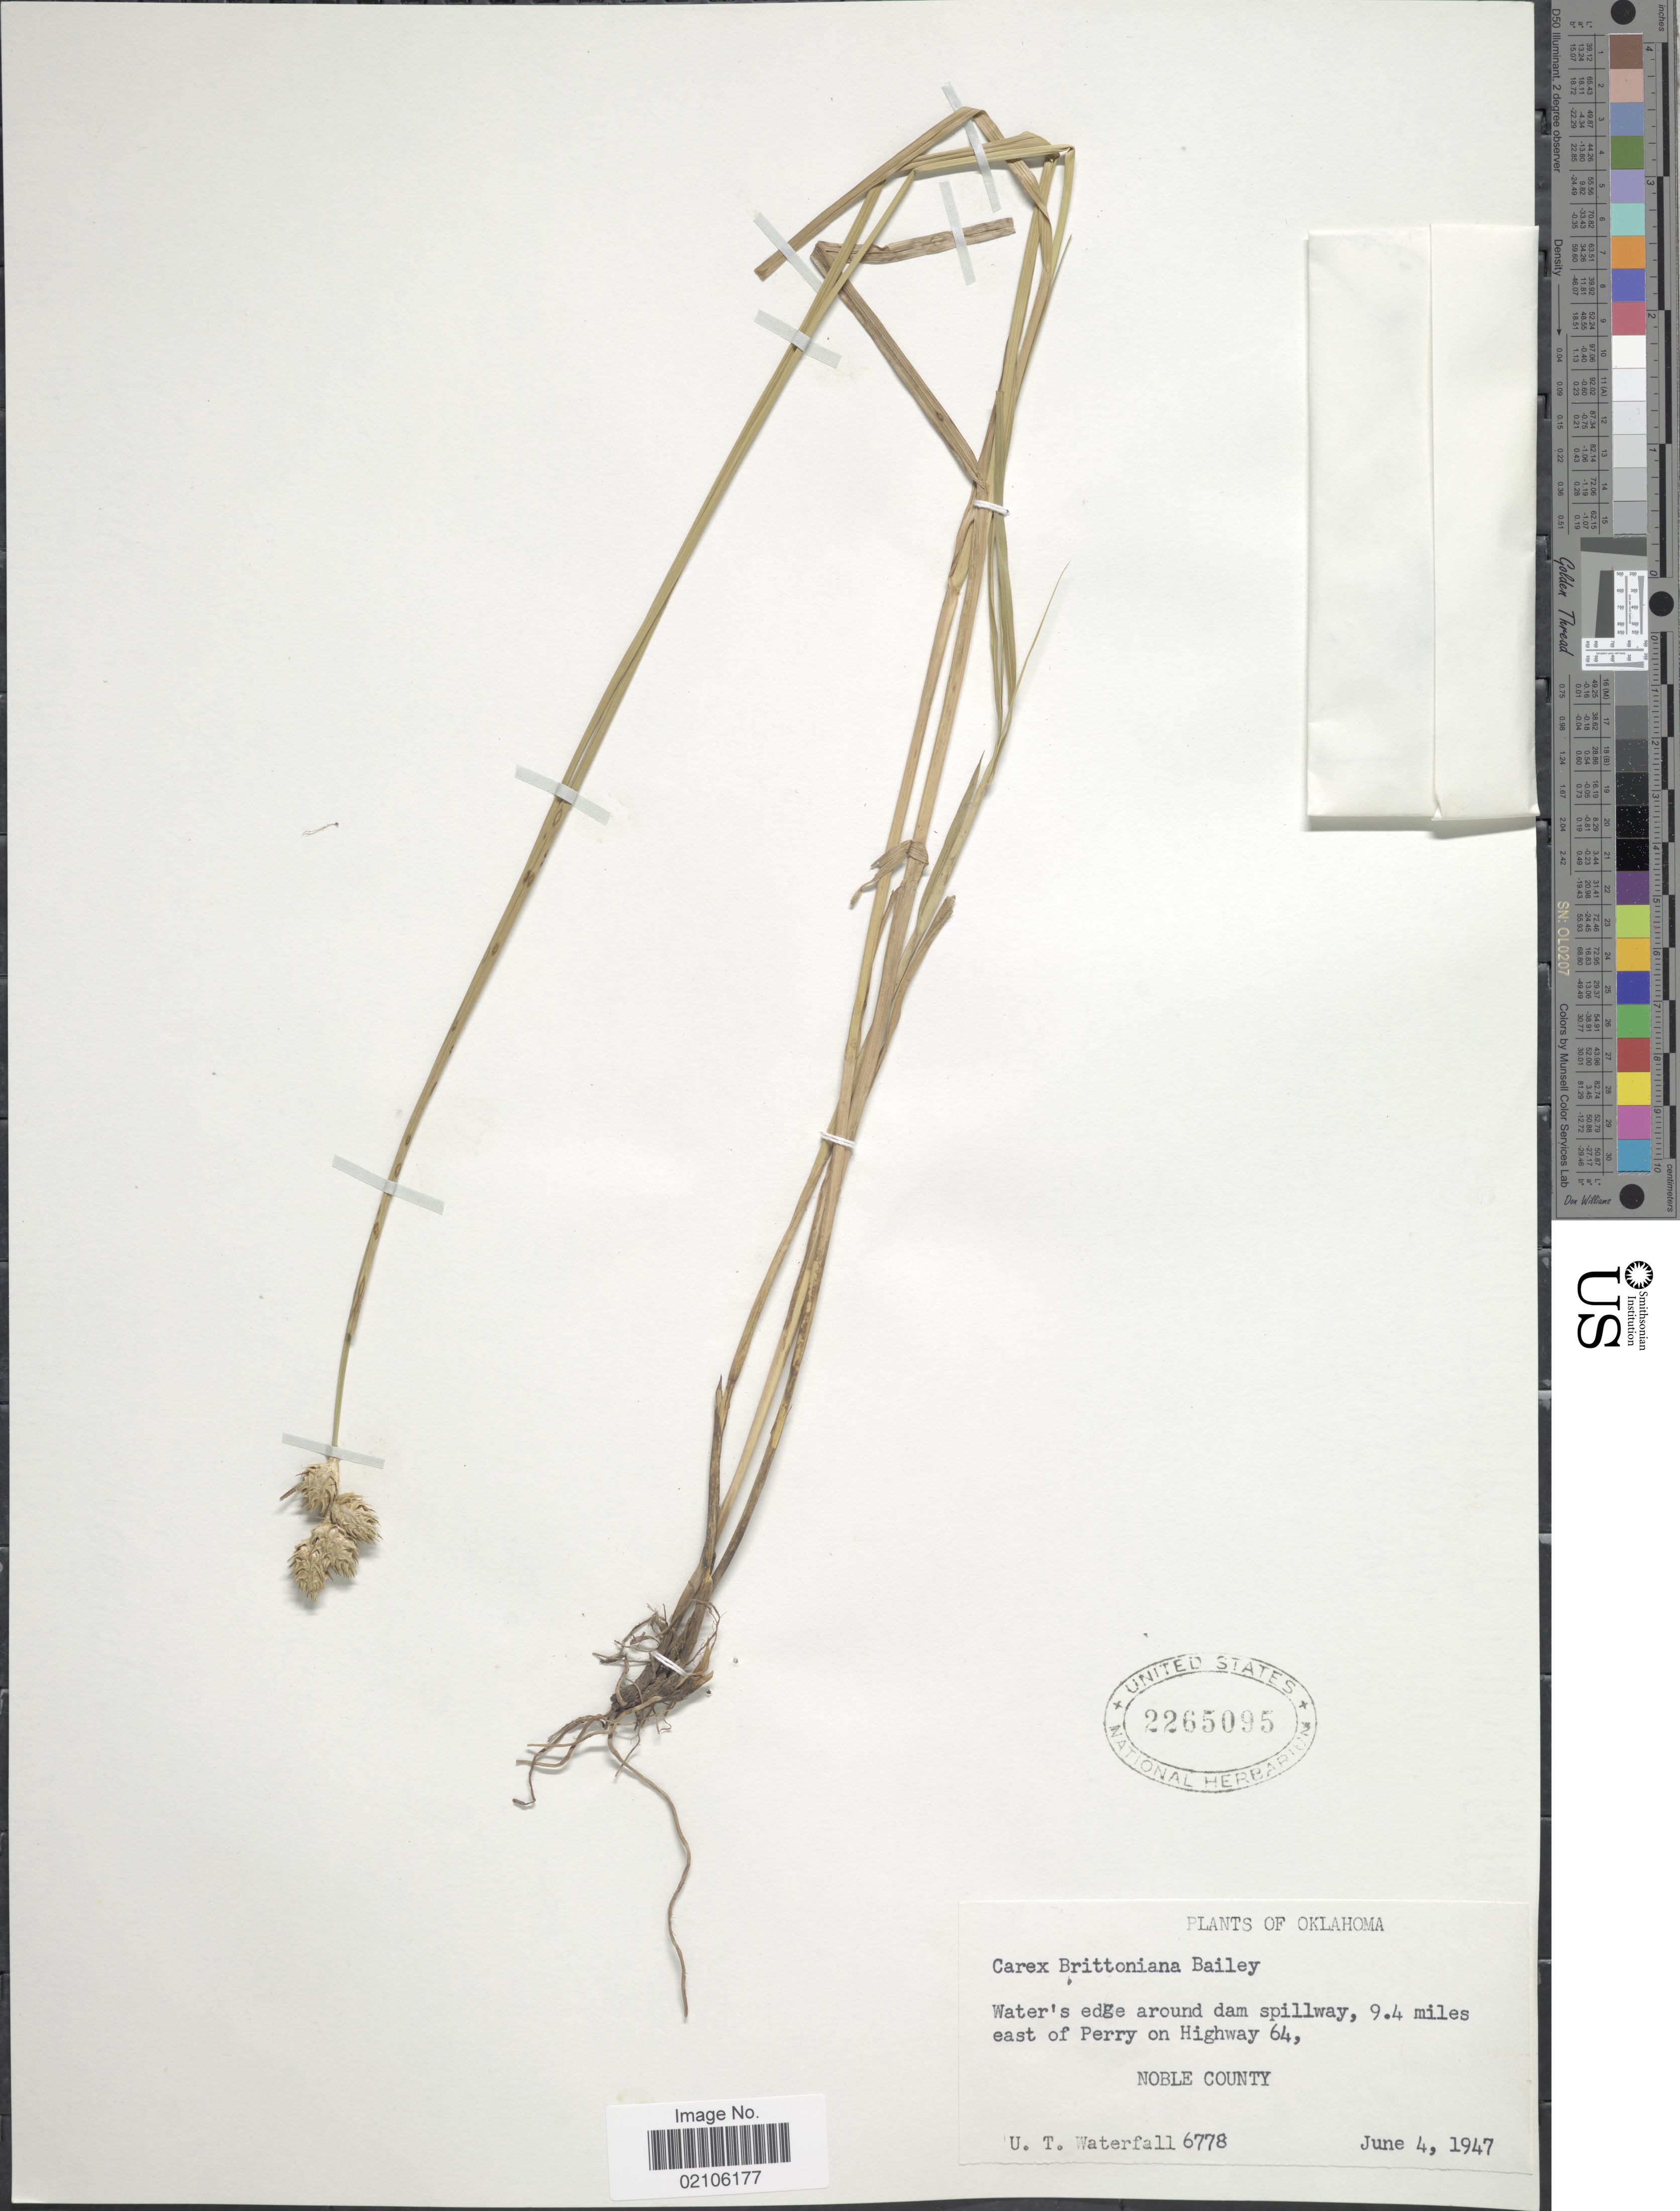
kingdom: Plantae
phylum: Tracheophyta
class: Liliopsida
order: Poales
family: Cyperaceae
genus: Carex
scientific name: Carex tetrastachya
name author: Scheele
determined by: Strong, Mark T., (BOT), Smithsonian Institution - National Museum of Natural History (UNITED STATES)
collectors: U. T. Waterfall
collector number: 6778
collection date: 1947-06-04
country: United States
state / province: Oklahoma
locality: Water's edge around dam spillway, 9.4 miles east of Perry on Highway 64, Noble County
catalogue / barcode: US 2265095